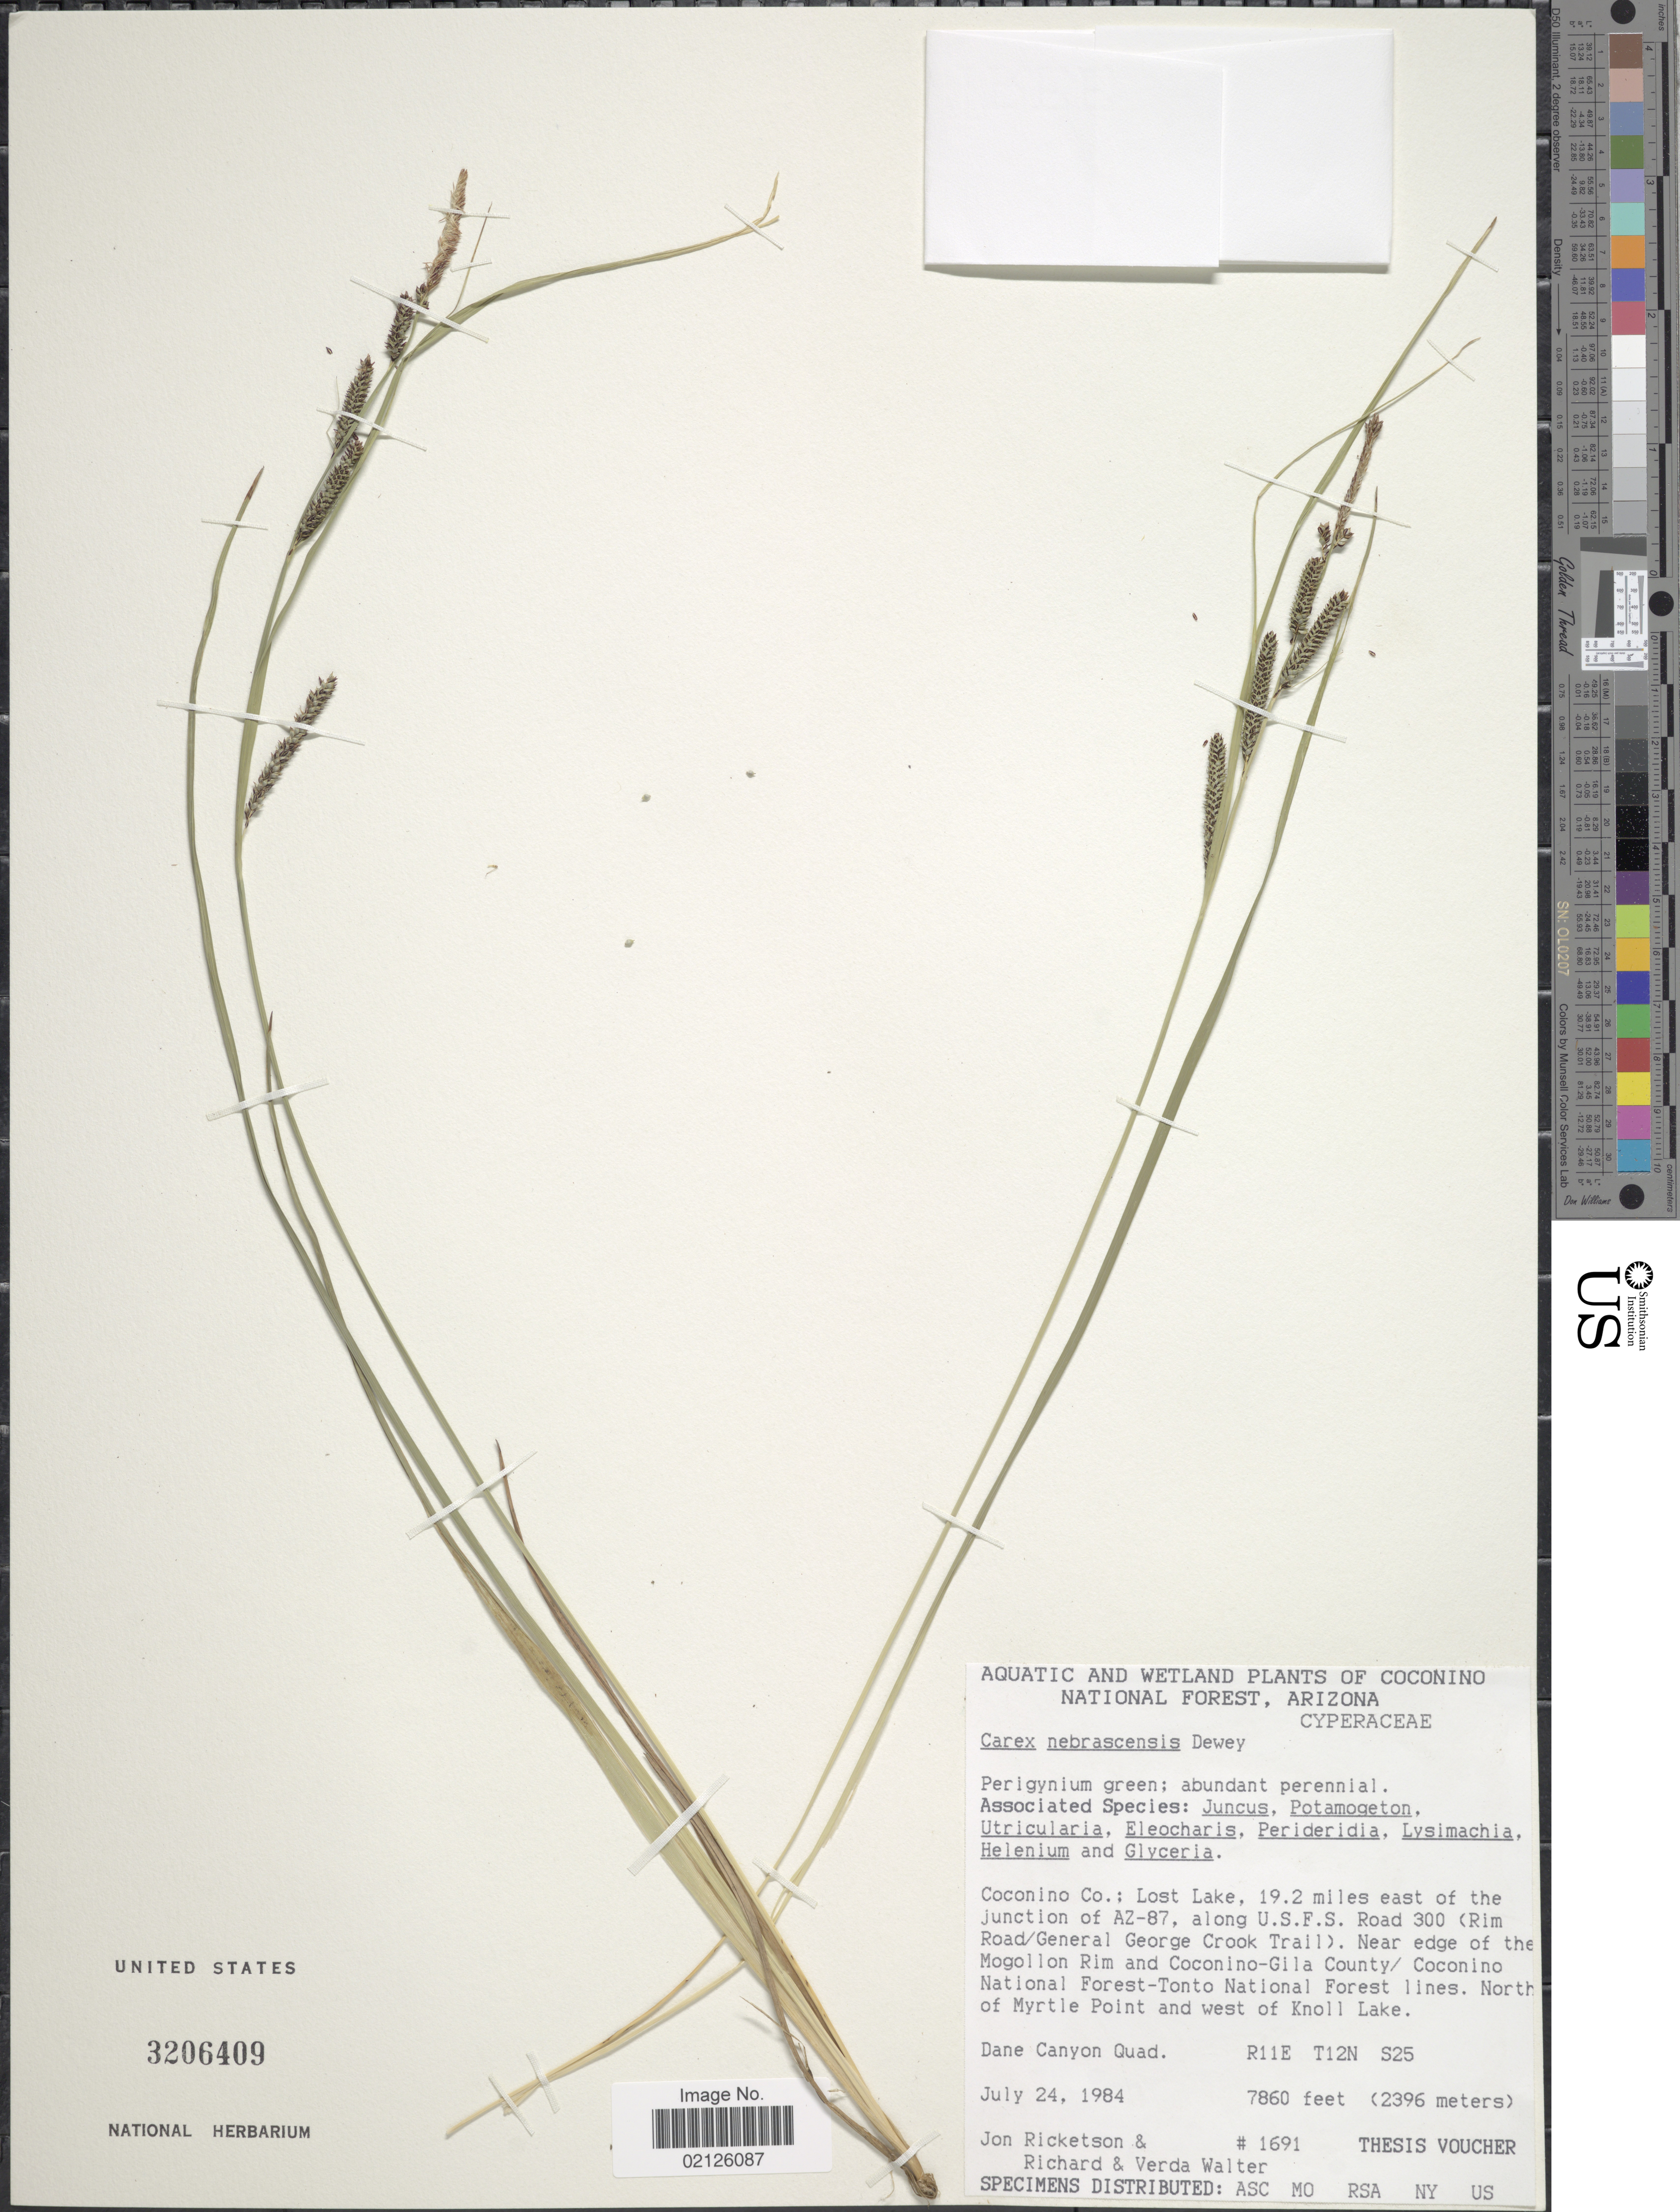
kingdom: Plantae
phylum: Tracheophyta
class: Liliopsida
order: Poales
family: Cyperaceae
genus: Carex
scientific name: Carex nebrascensis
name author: Dewey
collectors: J. Ricketson, R. Walter & V. Walter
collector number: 1691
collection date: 1984-07-24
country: United States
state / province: Arizona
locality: Aquatic and Wetland of Coconino National Forest, Coconino Co: Los Lake, 19.2 miles east of the junction of AZ-87, along U.S.F.S. Road 300 (Rim Road/General George Crook Trail). Near edge of the Mogollon Rim and Coconino-Gila County/Coconino National Forest-Tonto National Forest lines. North of Myrtle Point and west of Knoll Lake, Dane Canyon Quad, R11E T12 S25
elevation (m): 2396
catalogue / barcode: US 3206409